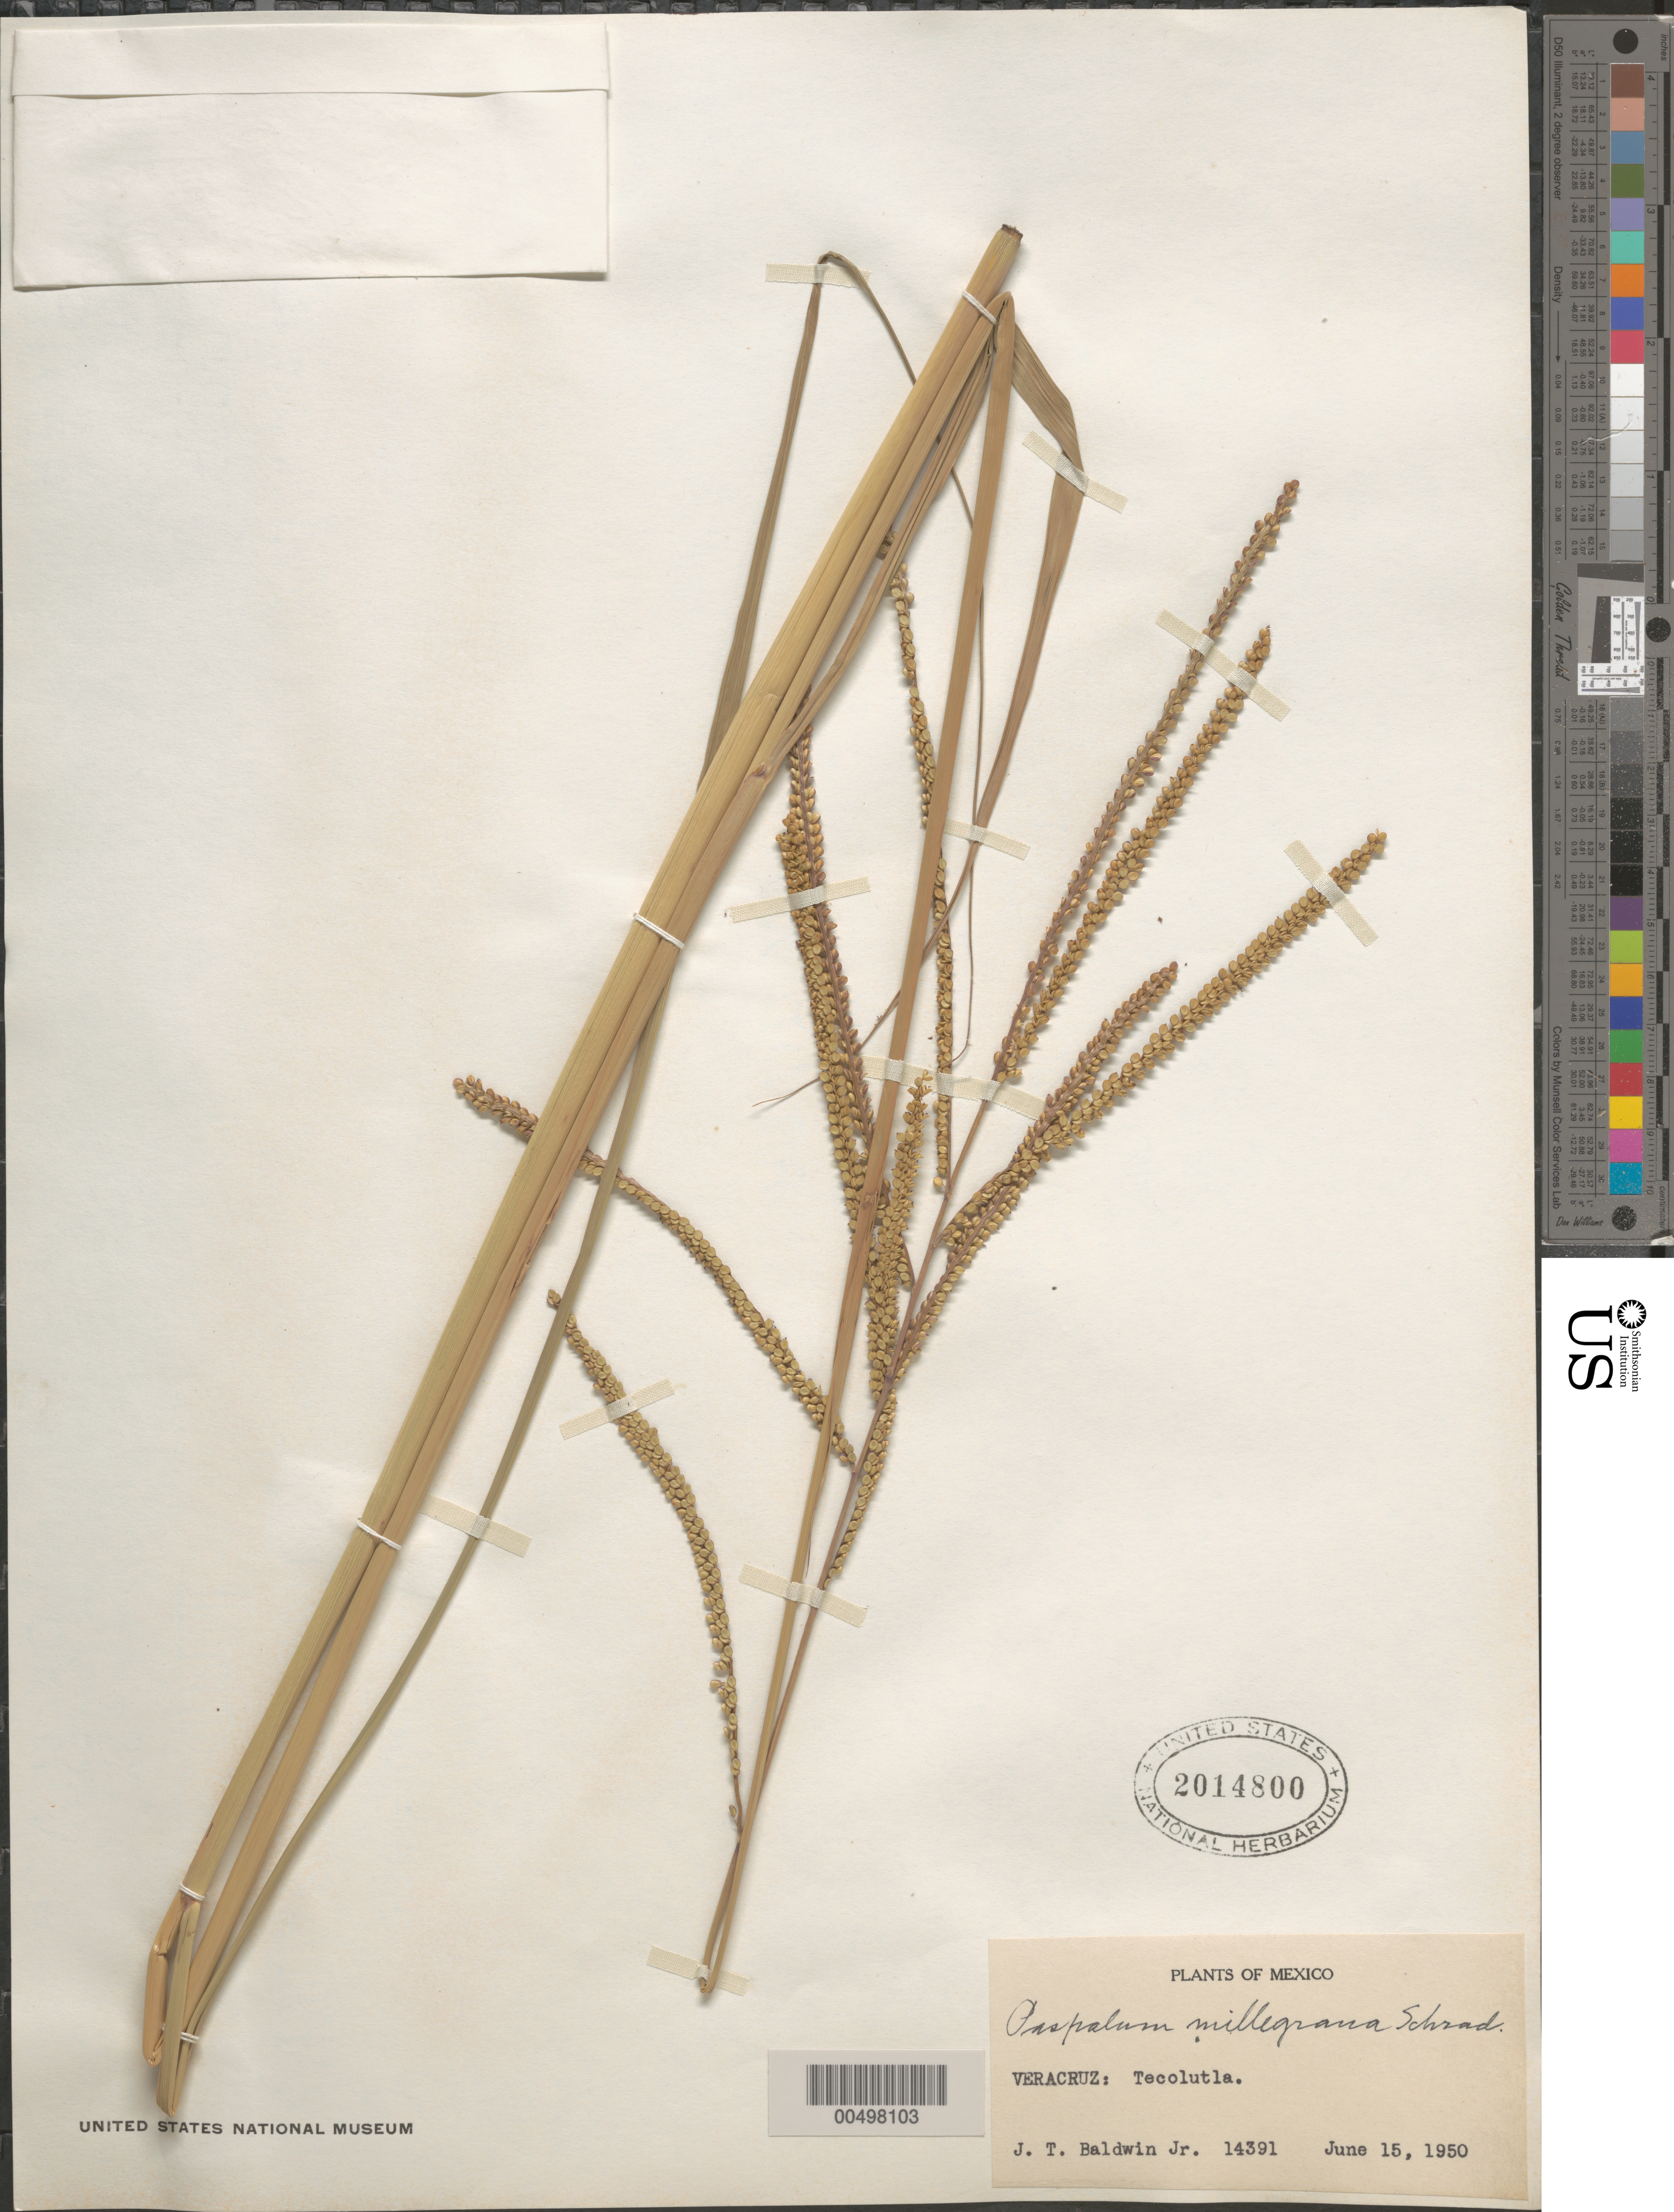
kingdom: Plantae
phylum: Tracheophyta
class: Liliopsida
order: Poales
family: Poaceae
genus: Paspalum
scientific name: Paspalum millegrana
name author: Schrad.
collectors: J. T. Baldwin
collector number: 14391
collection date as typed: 15 Jun 1950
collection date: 1950-06-15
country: Mexico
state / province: Veracruz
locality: Tecolutla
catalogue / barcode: US 2014800